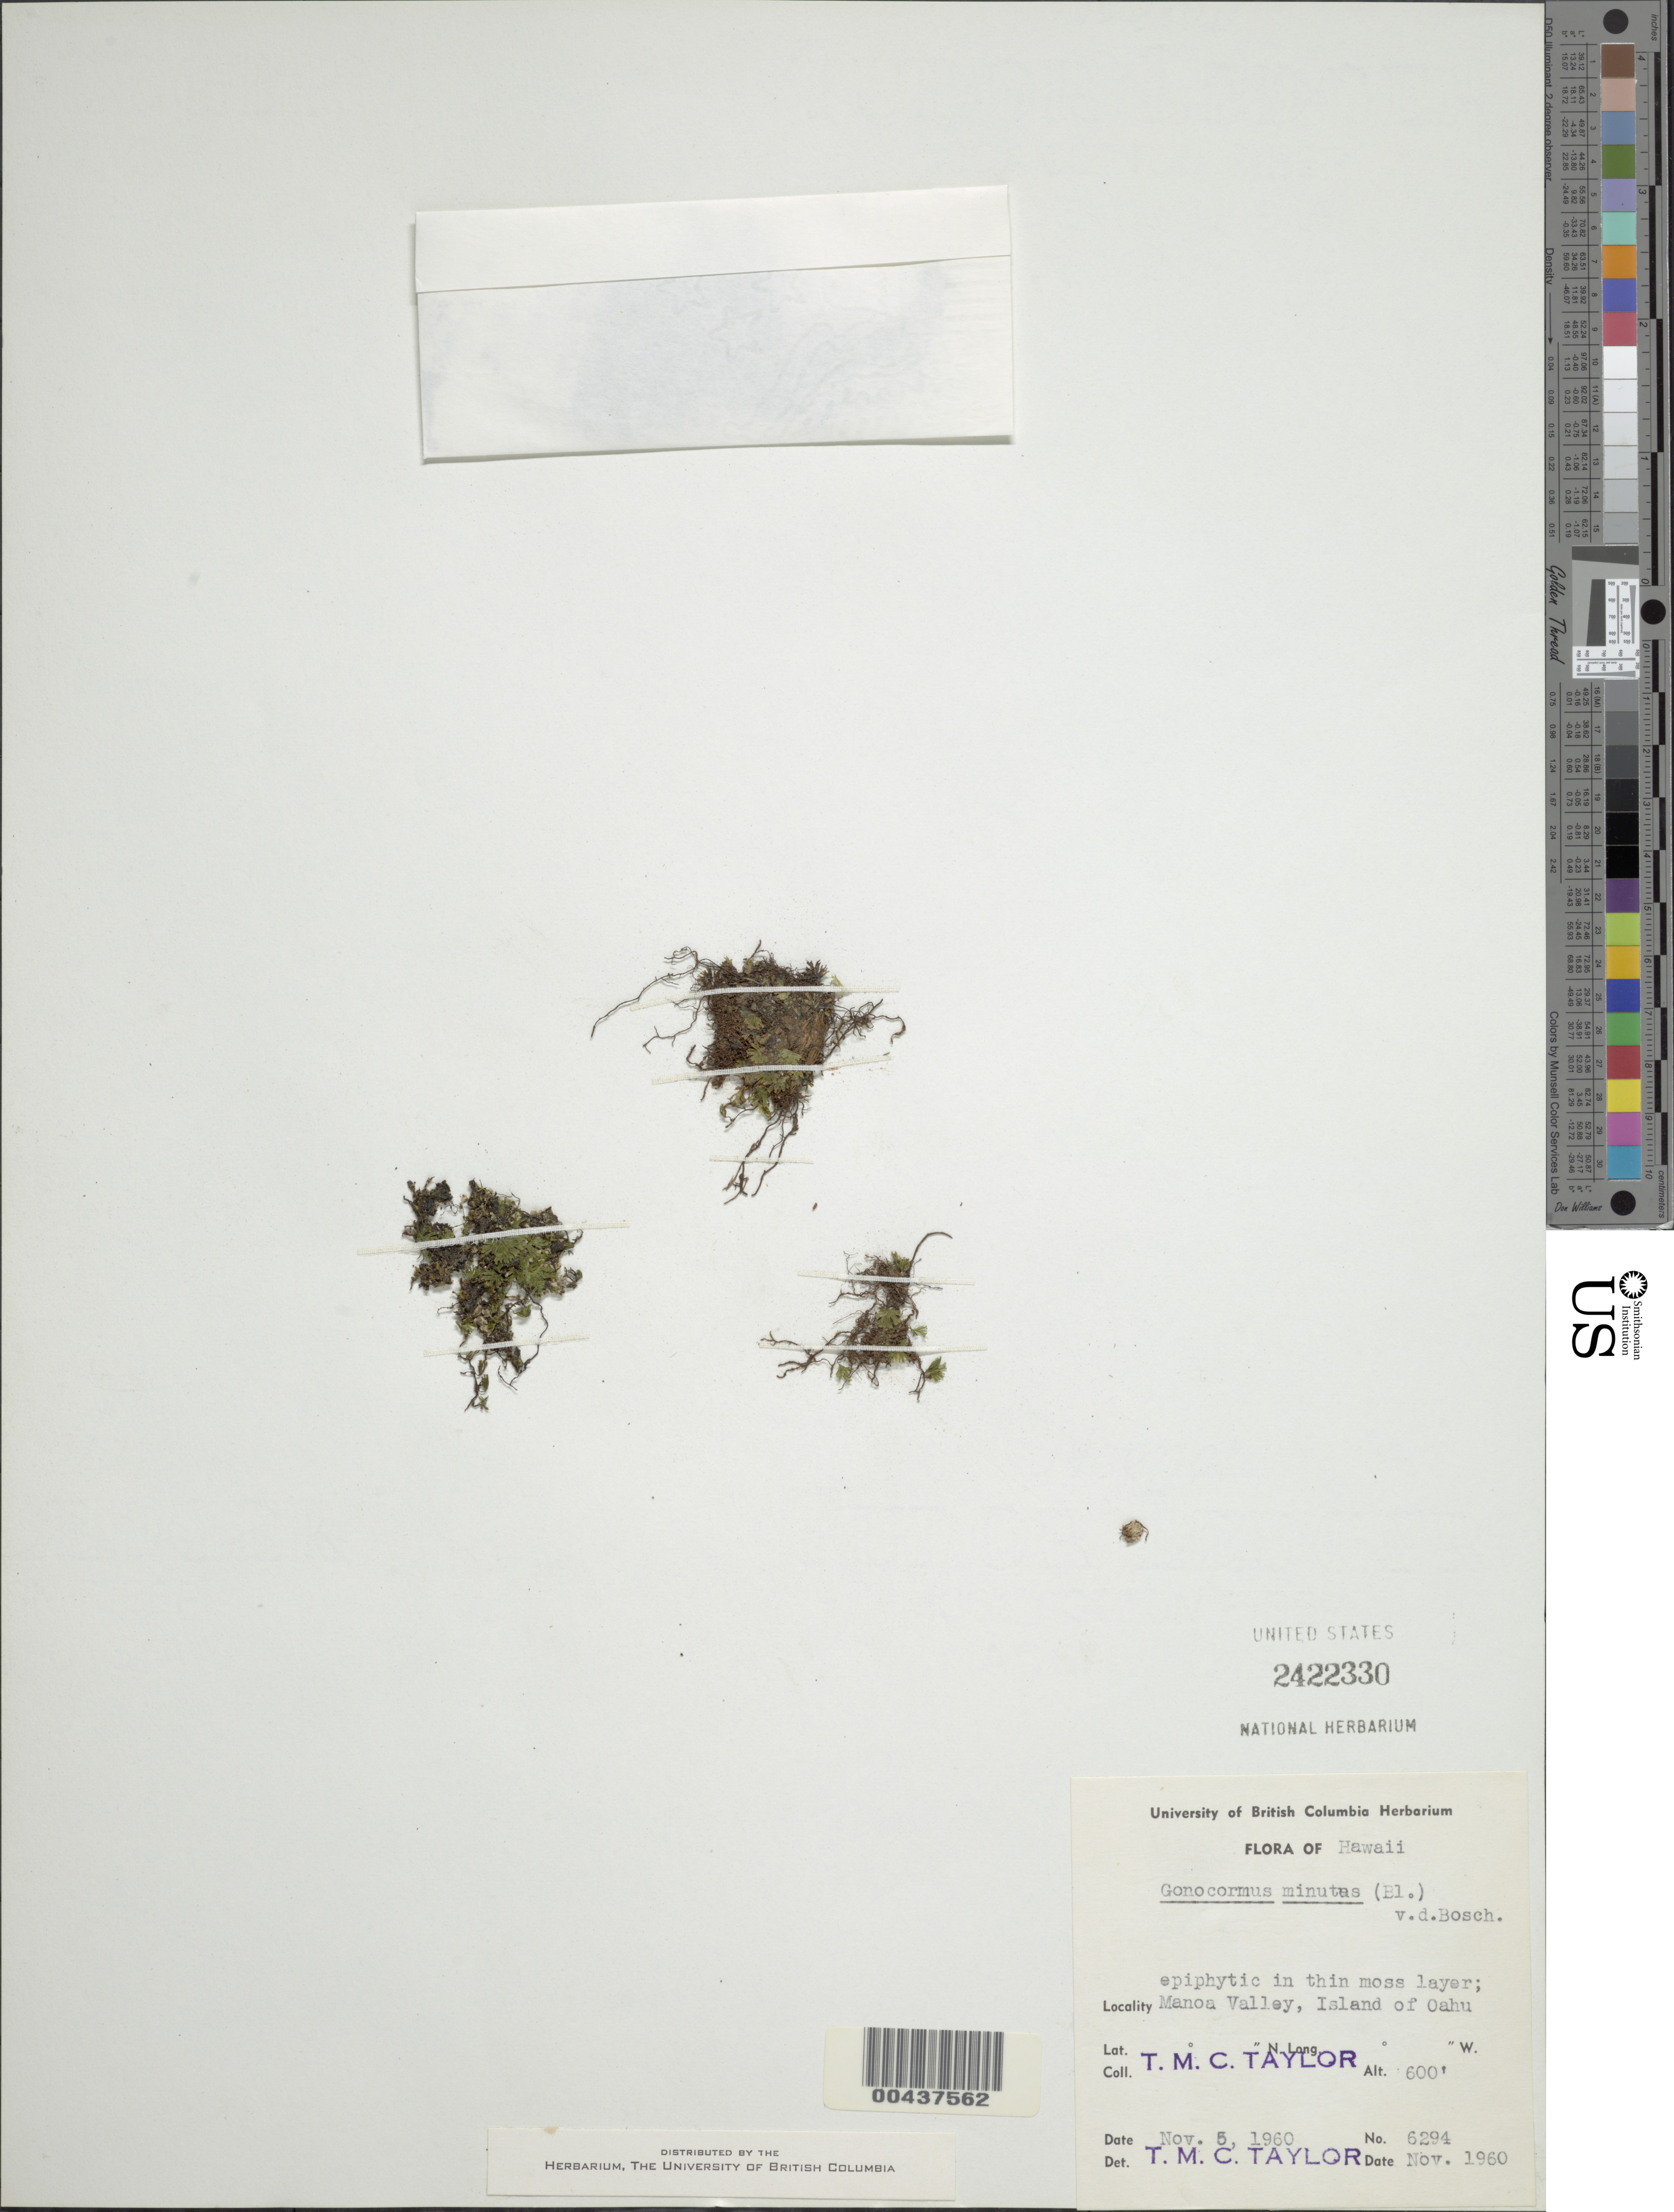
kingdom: Plantae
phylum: Tracheophyta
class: Polypodiopsida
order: Hymenophyllales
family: Hymenophyllaceae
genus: Crepidomanes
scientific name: Crepidomanes minutum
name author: (Blume) K. Iwats.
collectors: T. M. C. Taylor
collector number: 6294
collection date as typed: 5 Nov 1960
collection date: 1960-11-05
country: United States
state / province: Hawaii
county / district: Honolulu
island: Oahu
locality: Manoa Valley, Island of Oahu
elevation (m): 183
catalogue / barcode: US 2422330